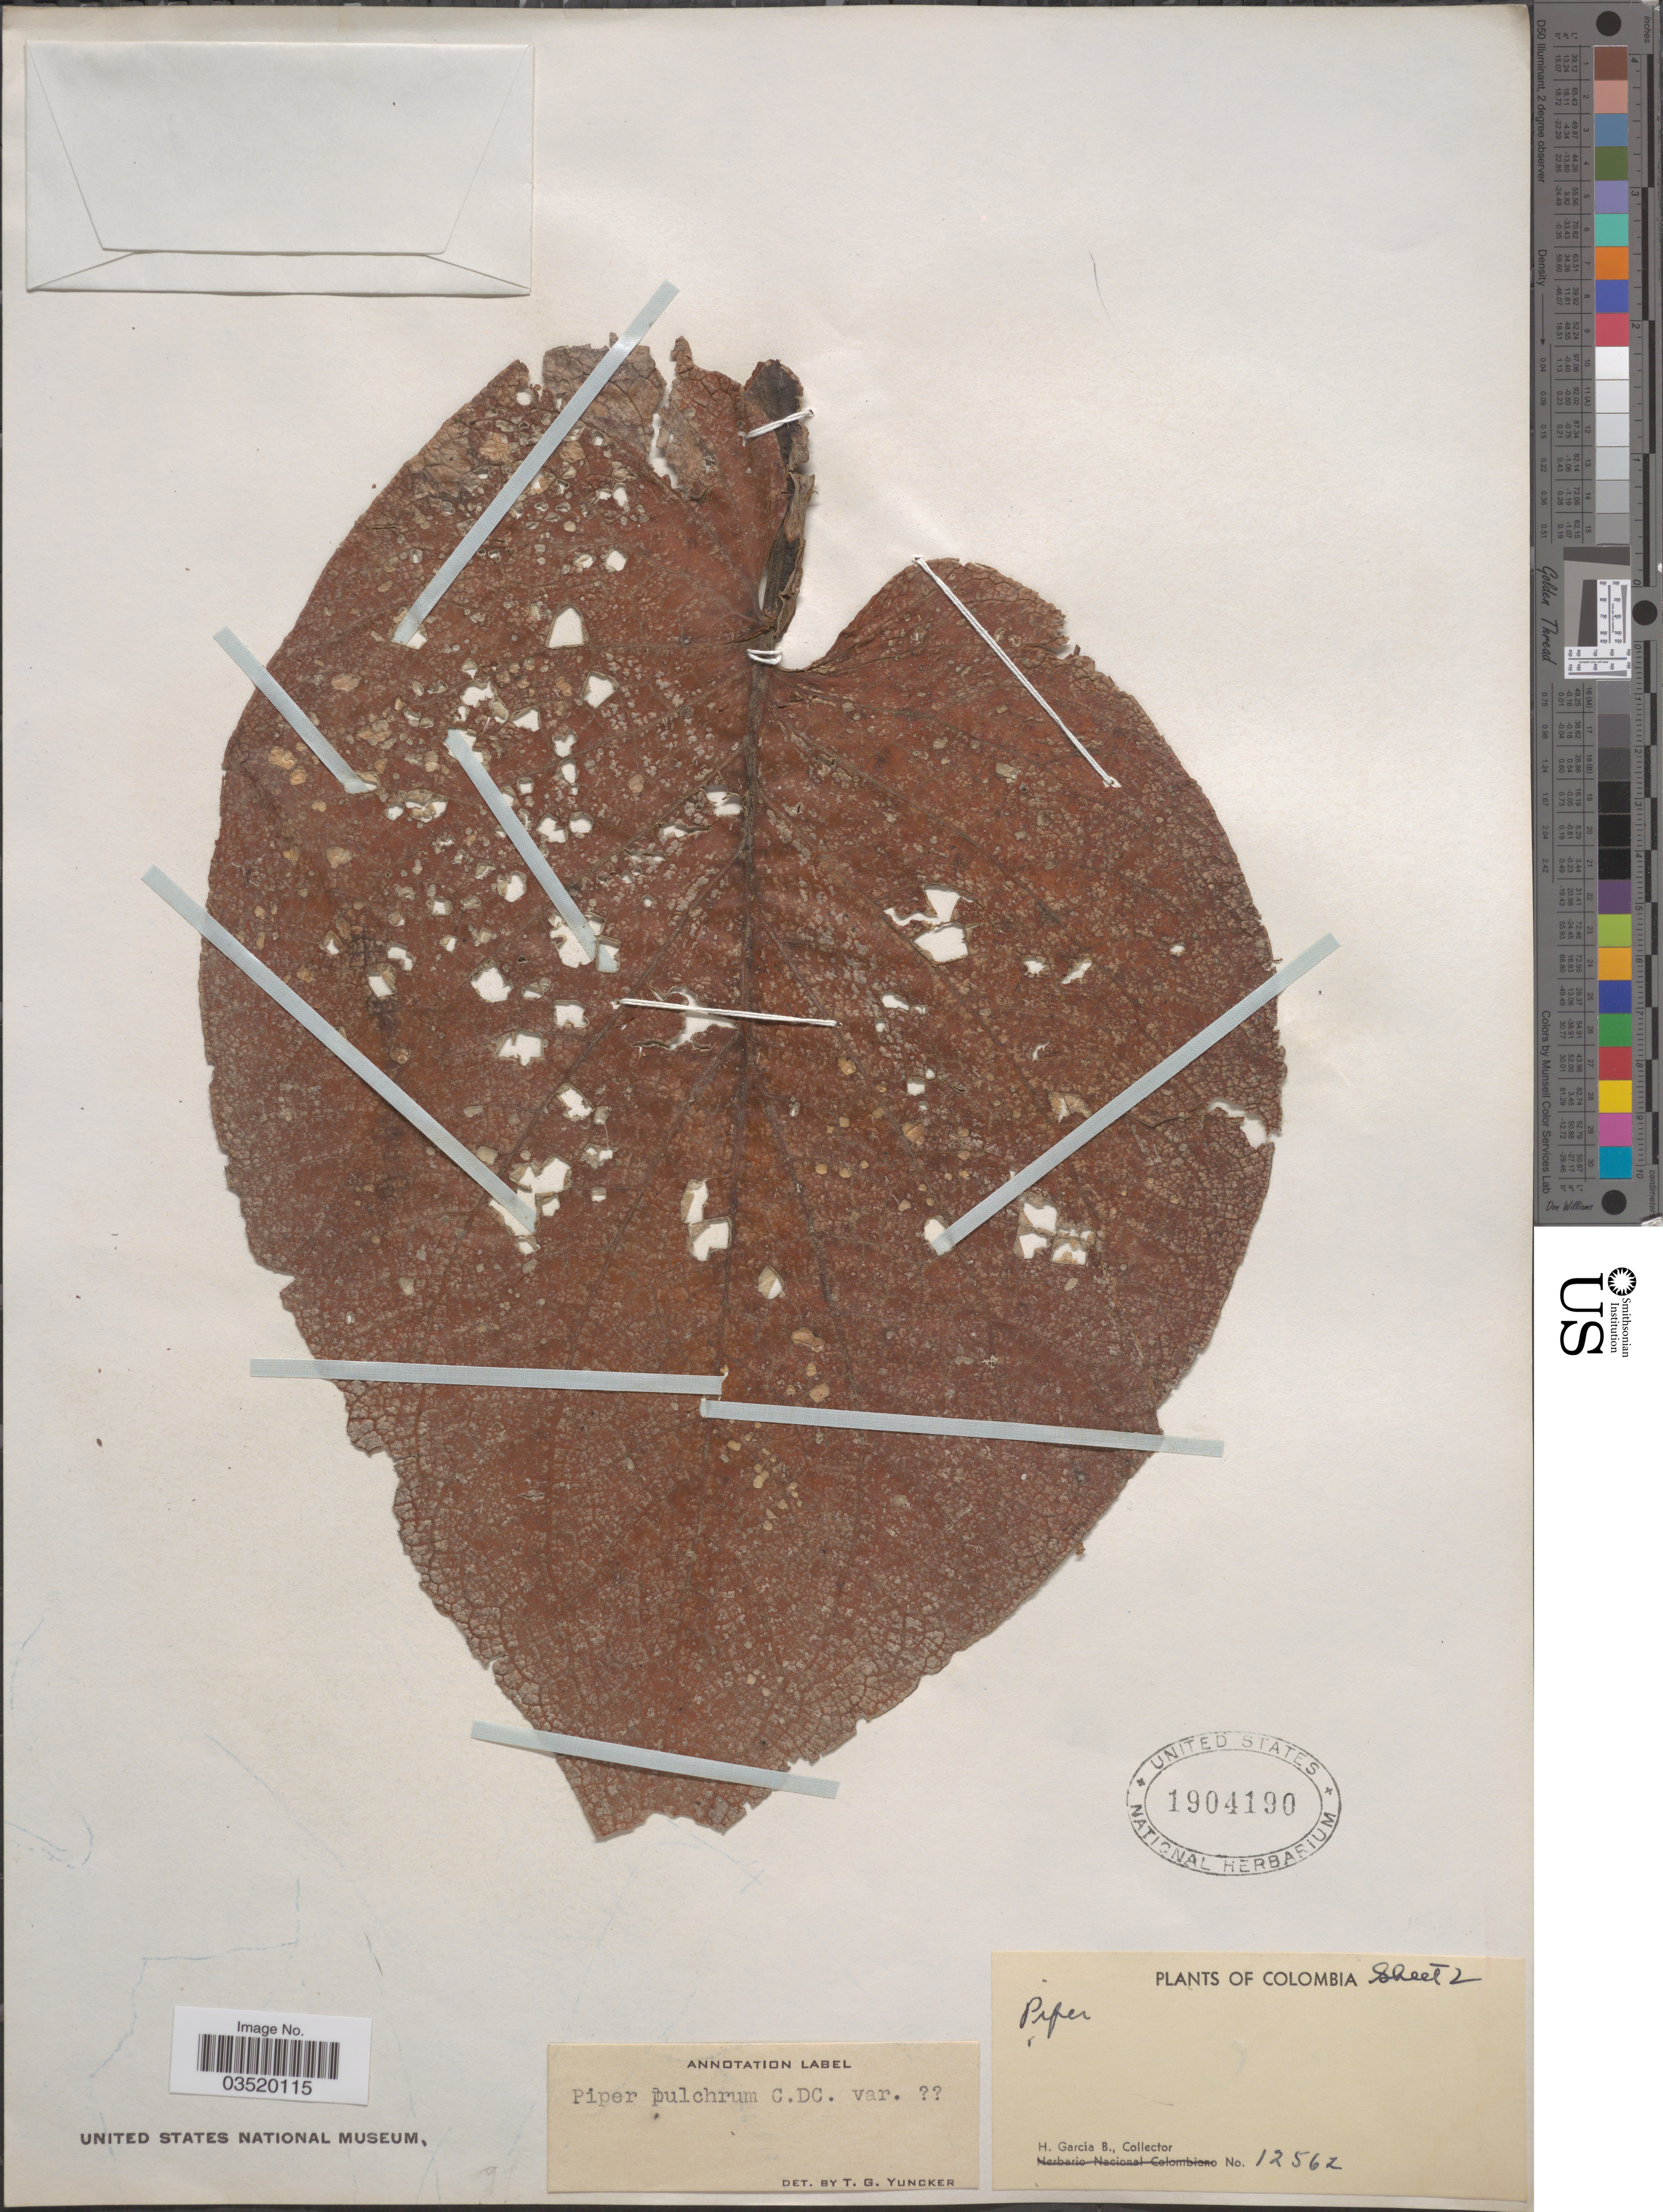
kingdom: Plantae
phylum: Tracheophyta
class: Magnoliopsida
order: Piperales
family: Piperaceae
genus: Piper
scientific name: Piper pulchrum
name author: C. DC.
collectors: H. García B.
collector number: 12562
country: Colombia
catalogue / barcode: US 1904190